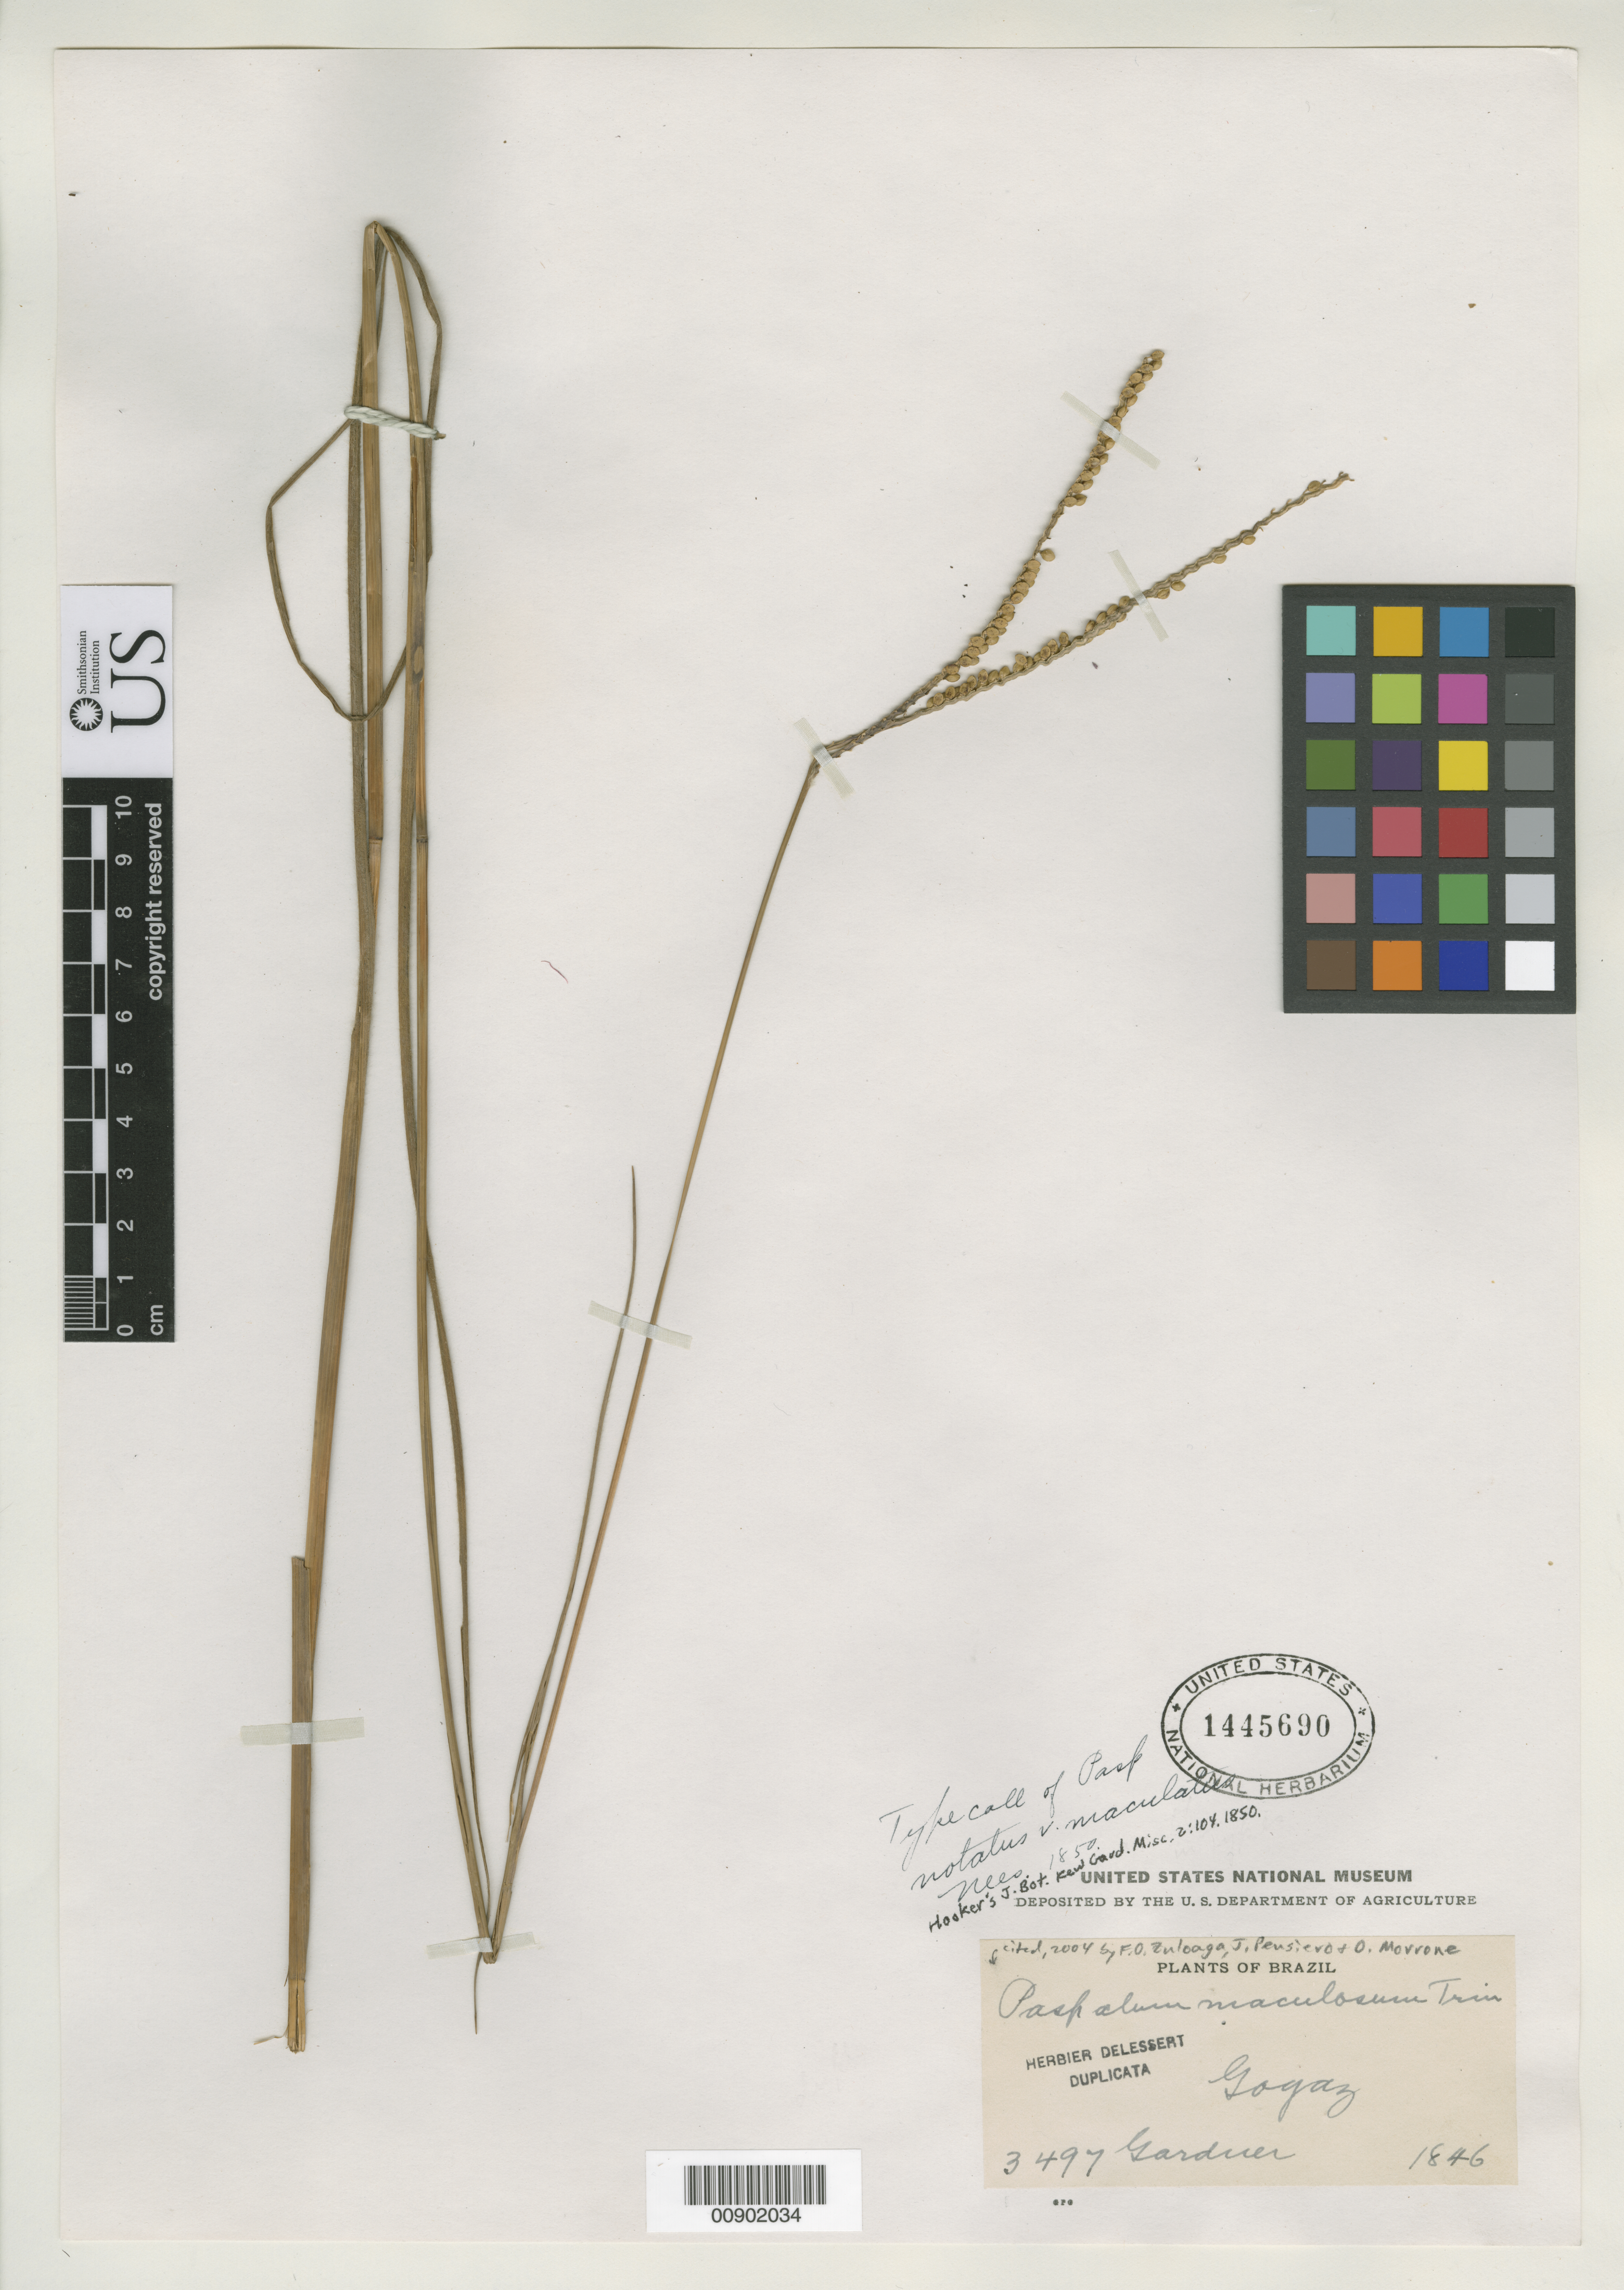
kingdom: Plantae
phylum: Tracheophyta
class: Liliopsida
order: Poales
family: Poaceae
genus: Paspalum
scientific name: Paspalum notatum var. maculatum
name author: Nees in Hook.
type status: Isotype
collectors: G. Gardner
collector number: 3497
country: Brazil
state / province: Goiás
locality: Goyaz.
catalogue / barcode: US 1445690